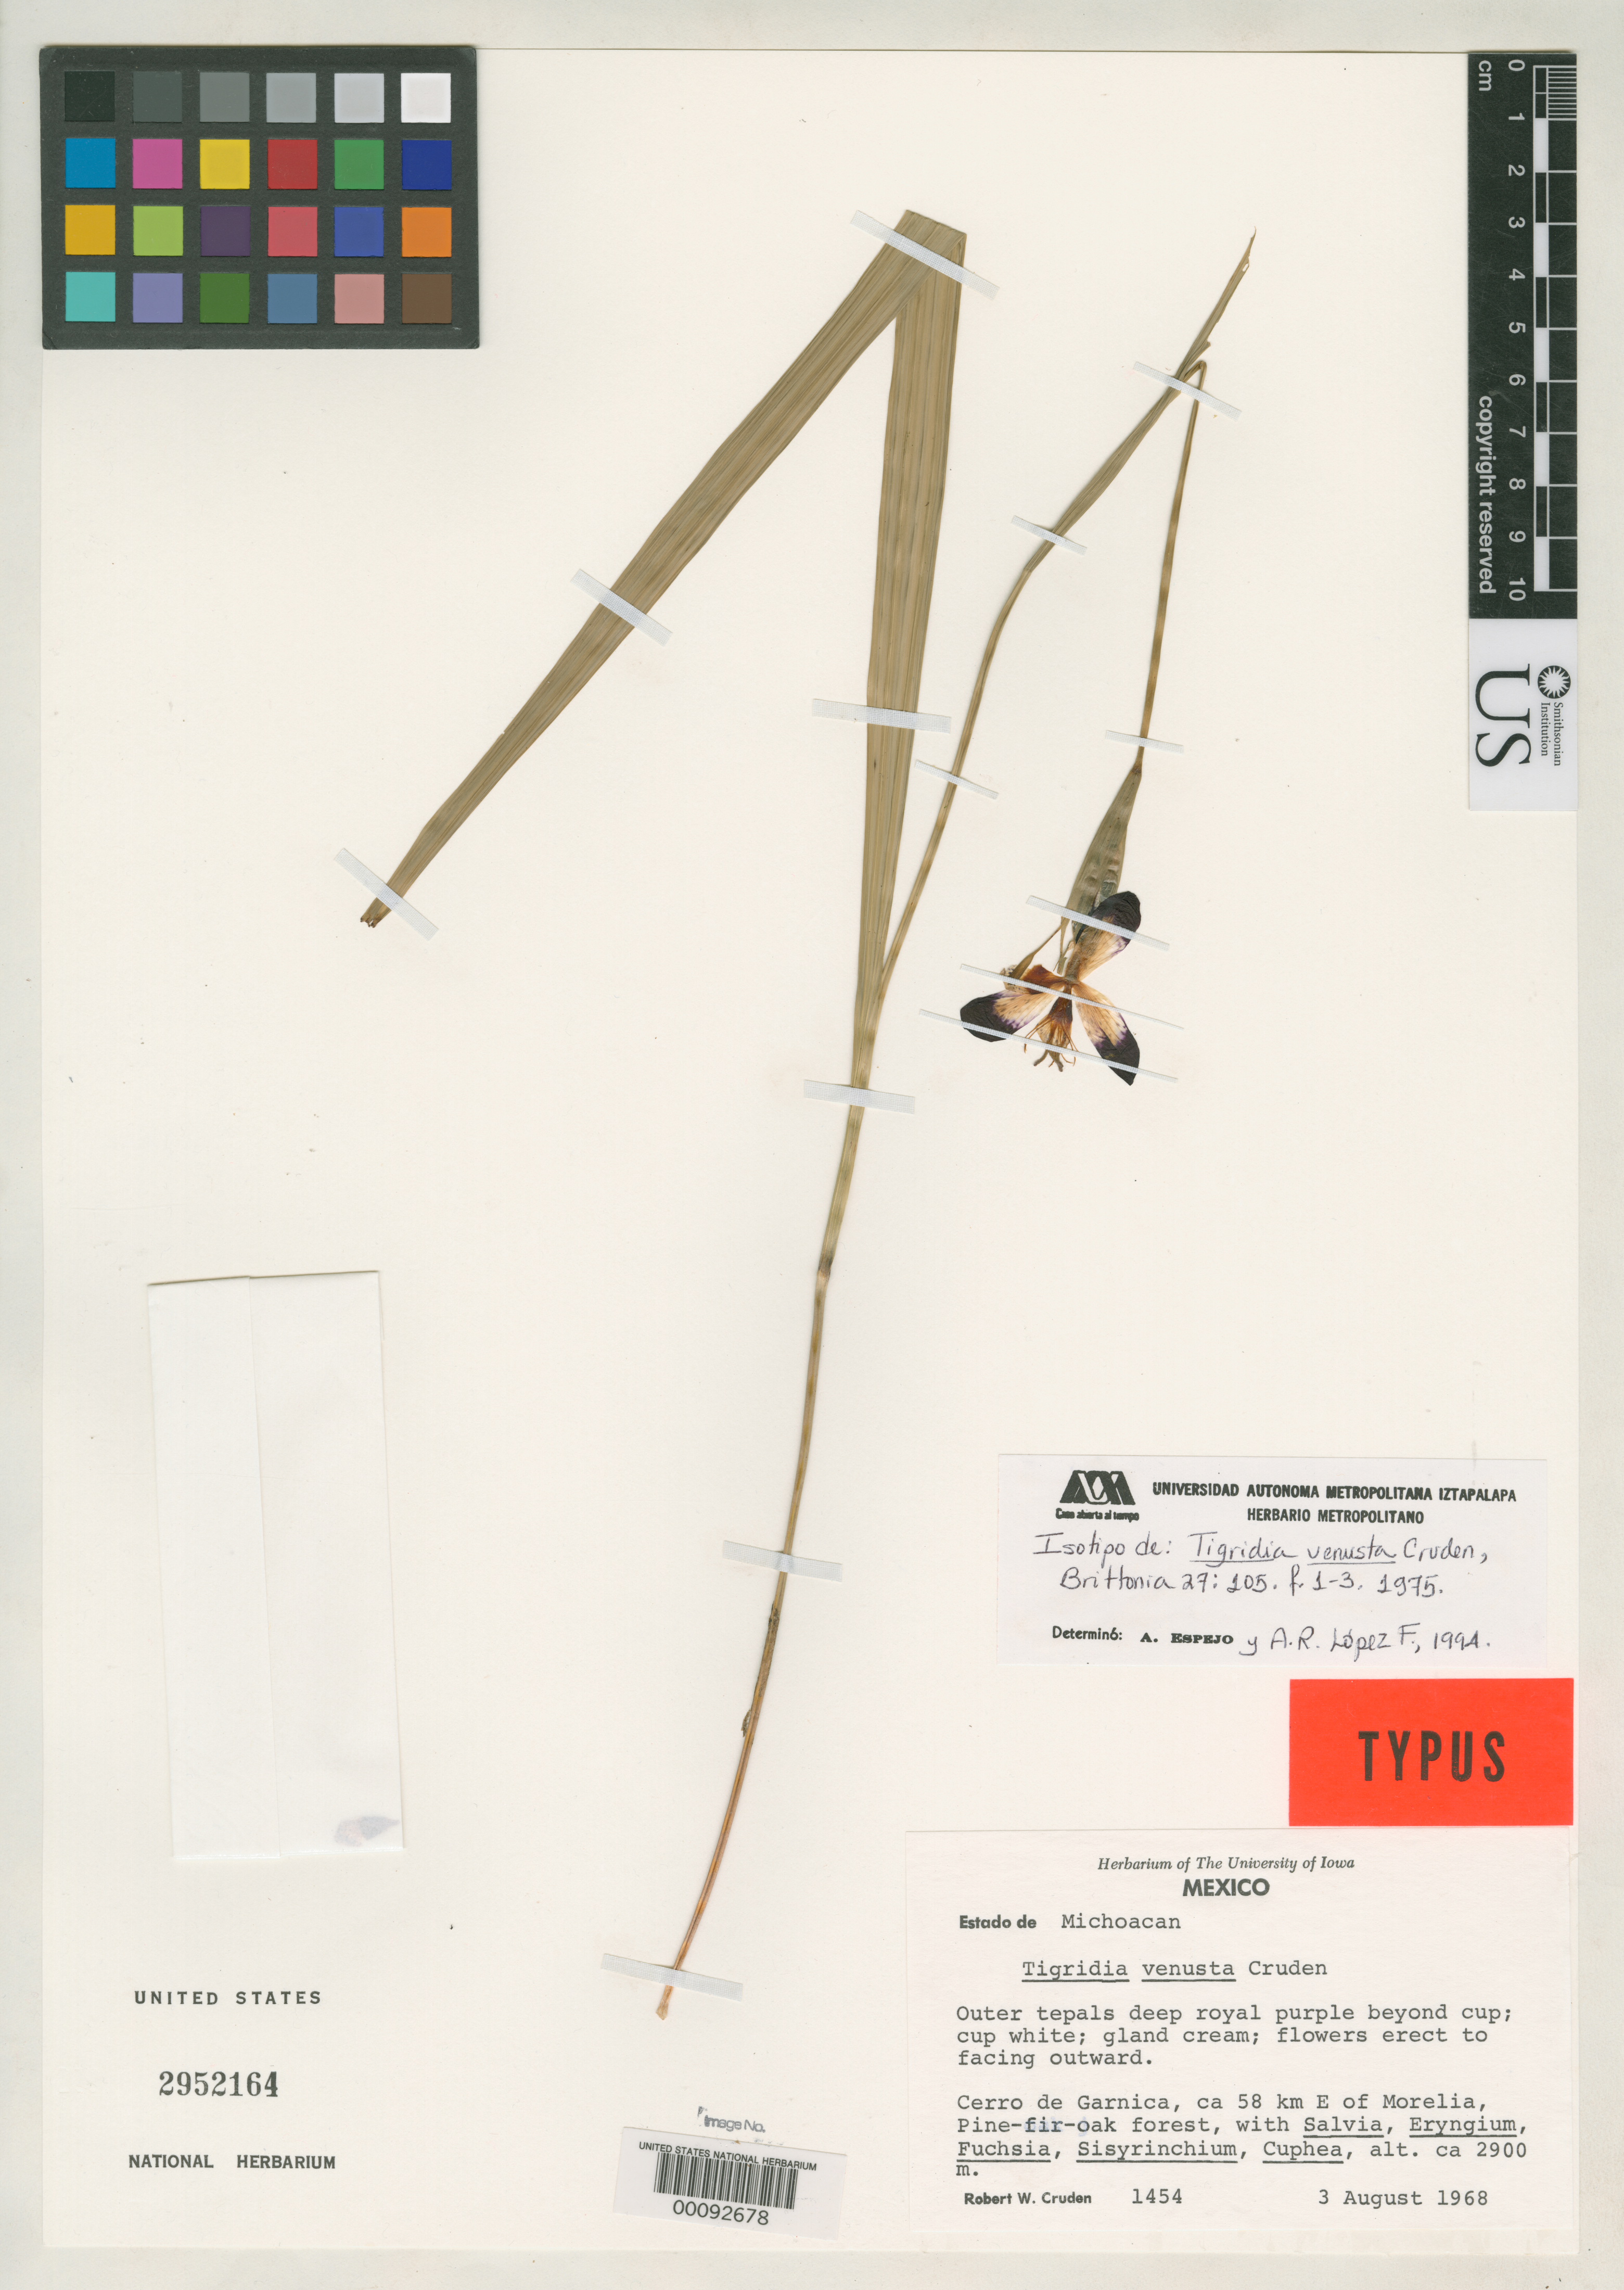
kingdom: Plantae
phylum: Tracheophyta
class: Liliopsida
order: Asparagales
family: Iridaceae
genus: Tigridia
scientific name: Tigridia venusta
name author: Cruden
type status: Isotype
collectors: R. W. Cruden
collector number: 1454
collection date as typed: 03 Aug 1968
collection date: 1968-08-03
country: Mexico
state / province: Michoacán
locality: Cerro de Garnica, ca. 58 km E of Morelia.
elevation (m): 2900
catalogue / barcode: US 2952164